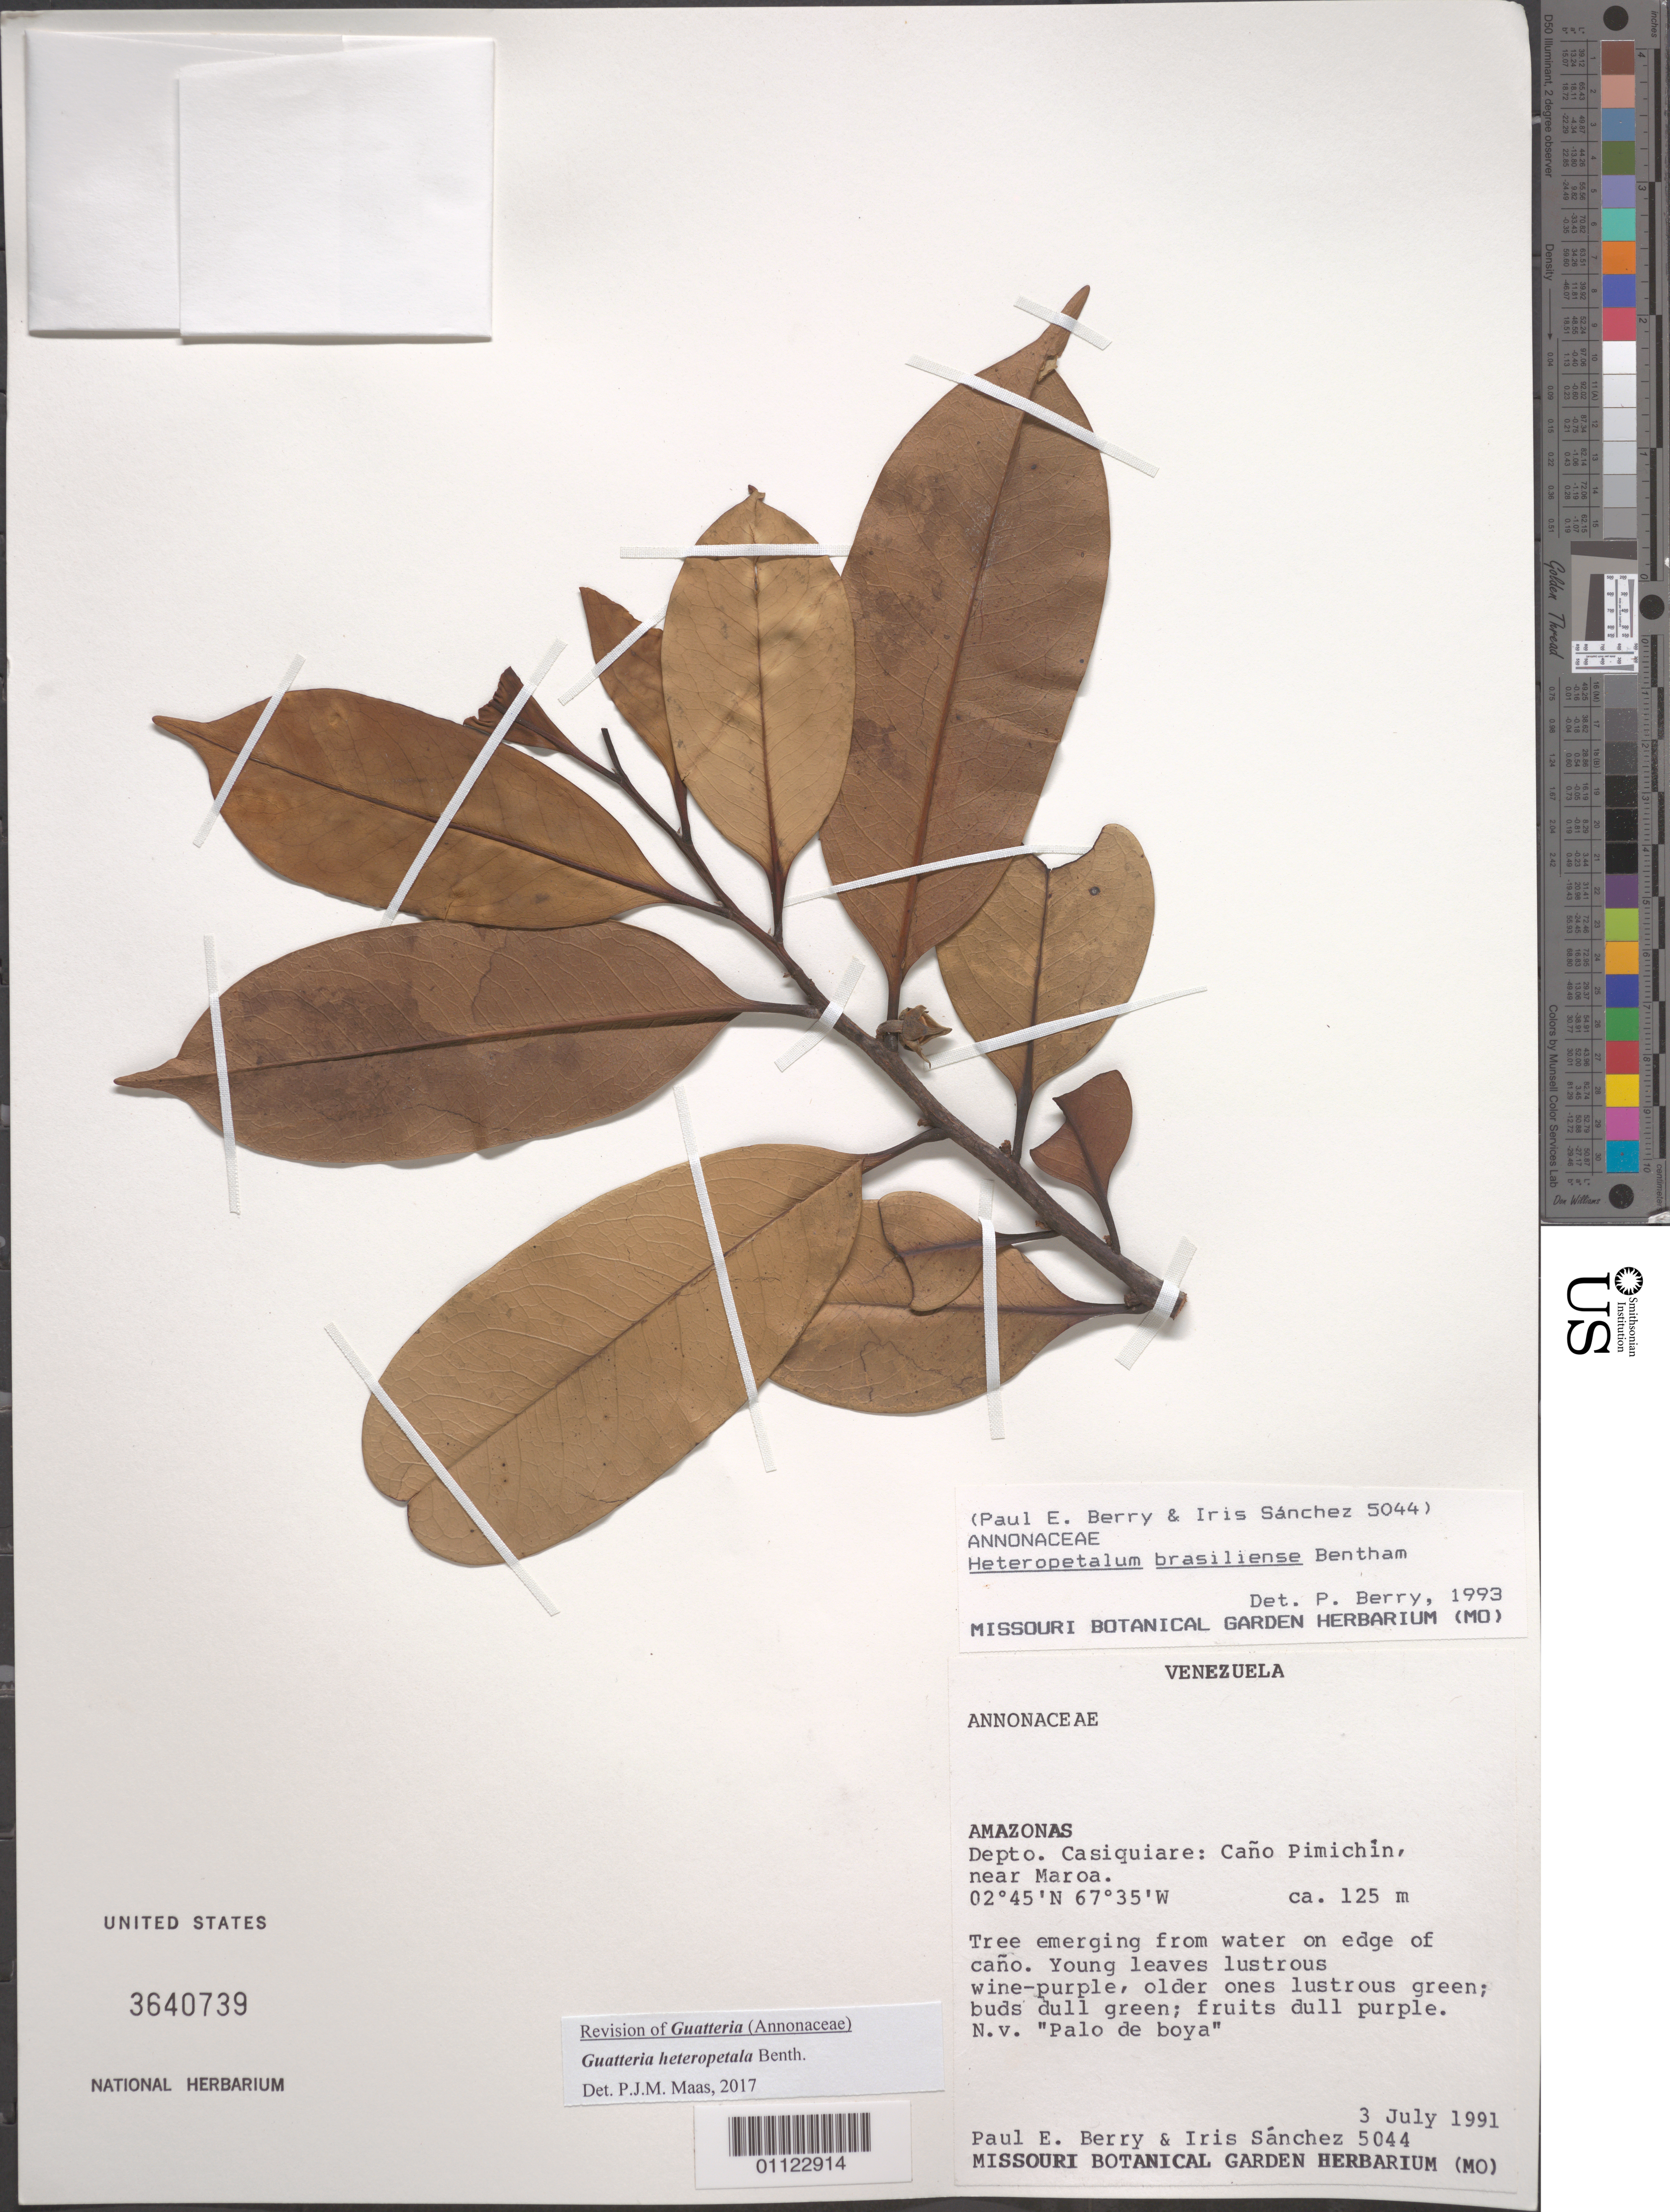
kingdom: Plantae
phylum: Tracheophyta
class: Magnoliopsida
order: Magnoliales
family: Annonaceae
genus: Guatteria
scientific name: Guatteria heteropetala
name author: Benth.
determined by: Maas, Paul J.; Maas, H.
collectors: P. E. Berry, P. Berry & I. Sánchez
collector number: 5044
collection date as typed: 3-Jul-91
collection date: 1991-07-03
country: Venezuela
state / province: Amazonas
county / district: Maroa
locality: Caño Pimichin, near Maroa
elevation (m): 125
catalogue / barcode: US 3640739